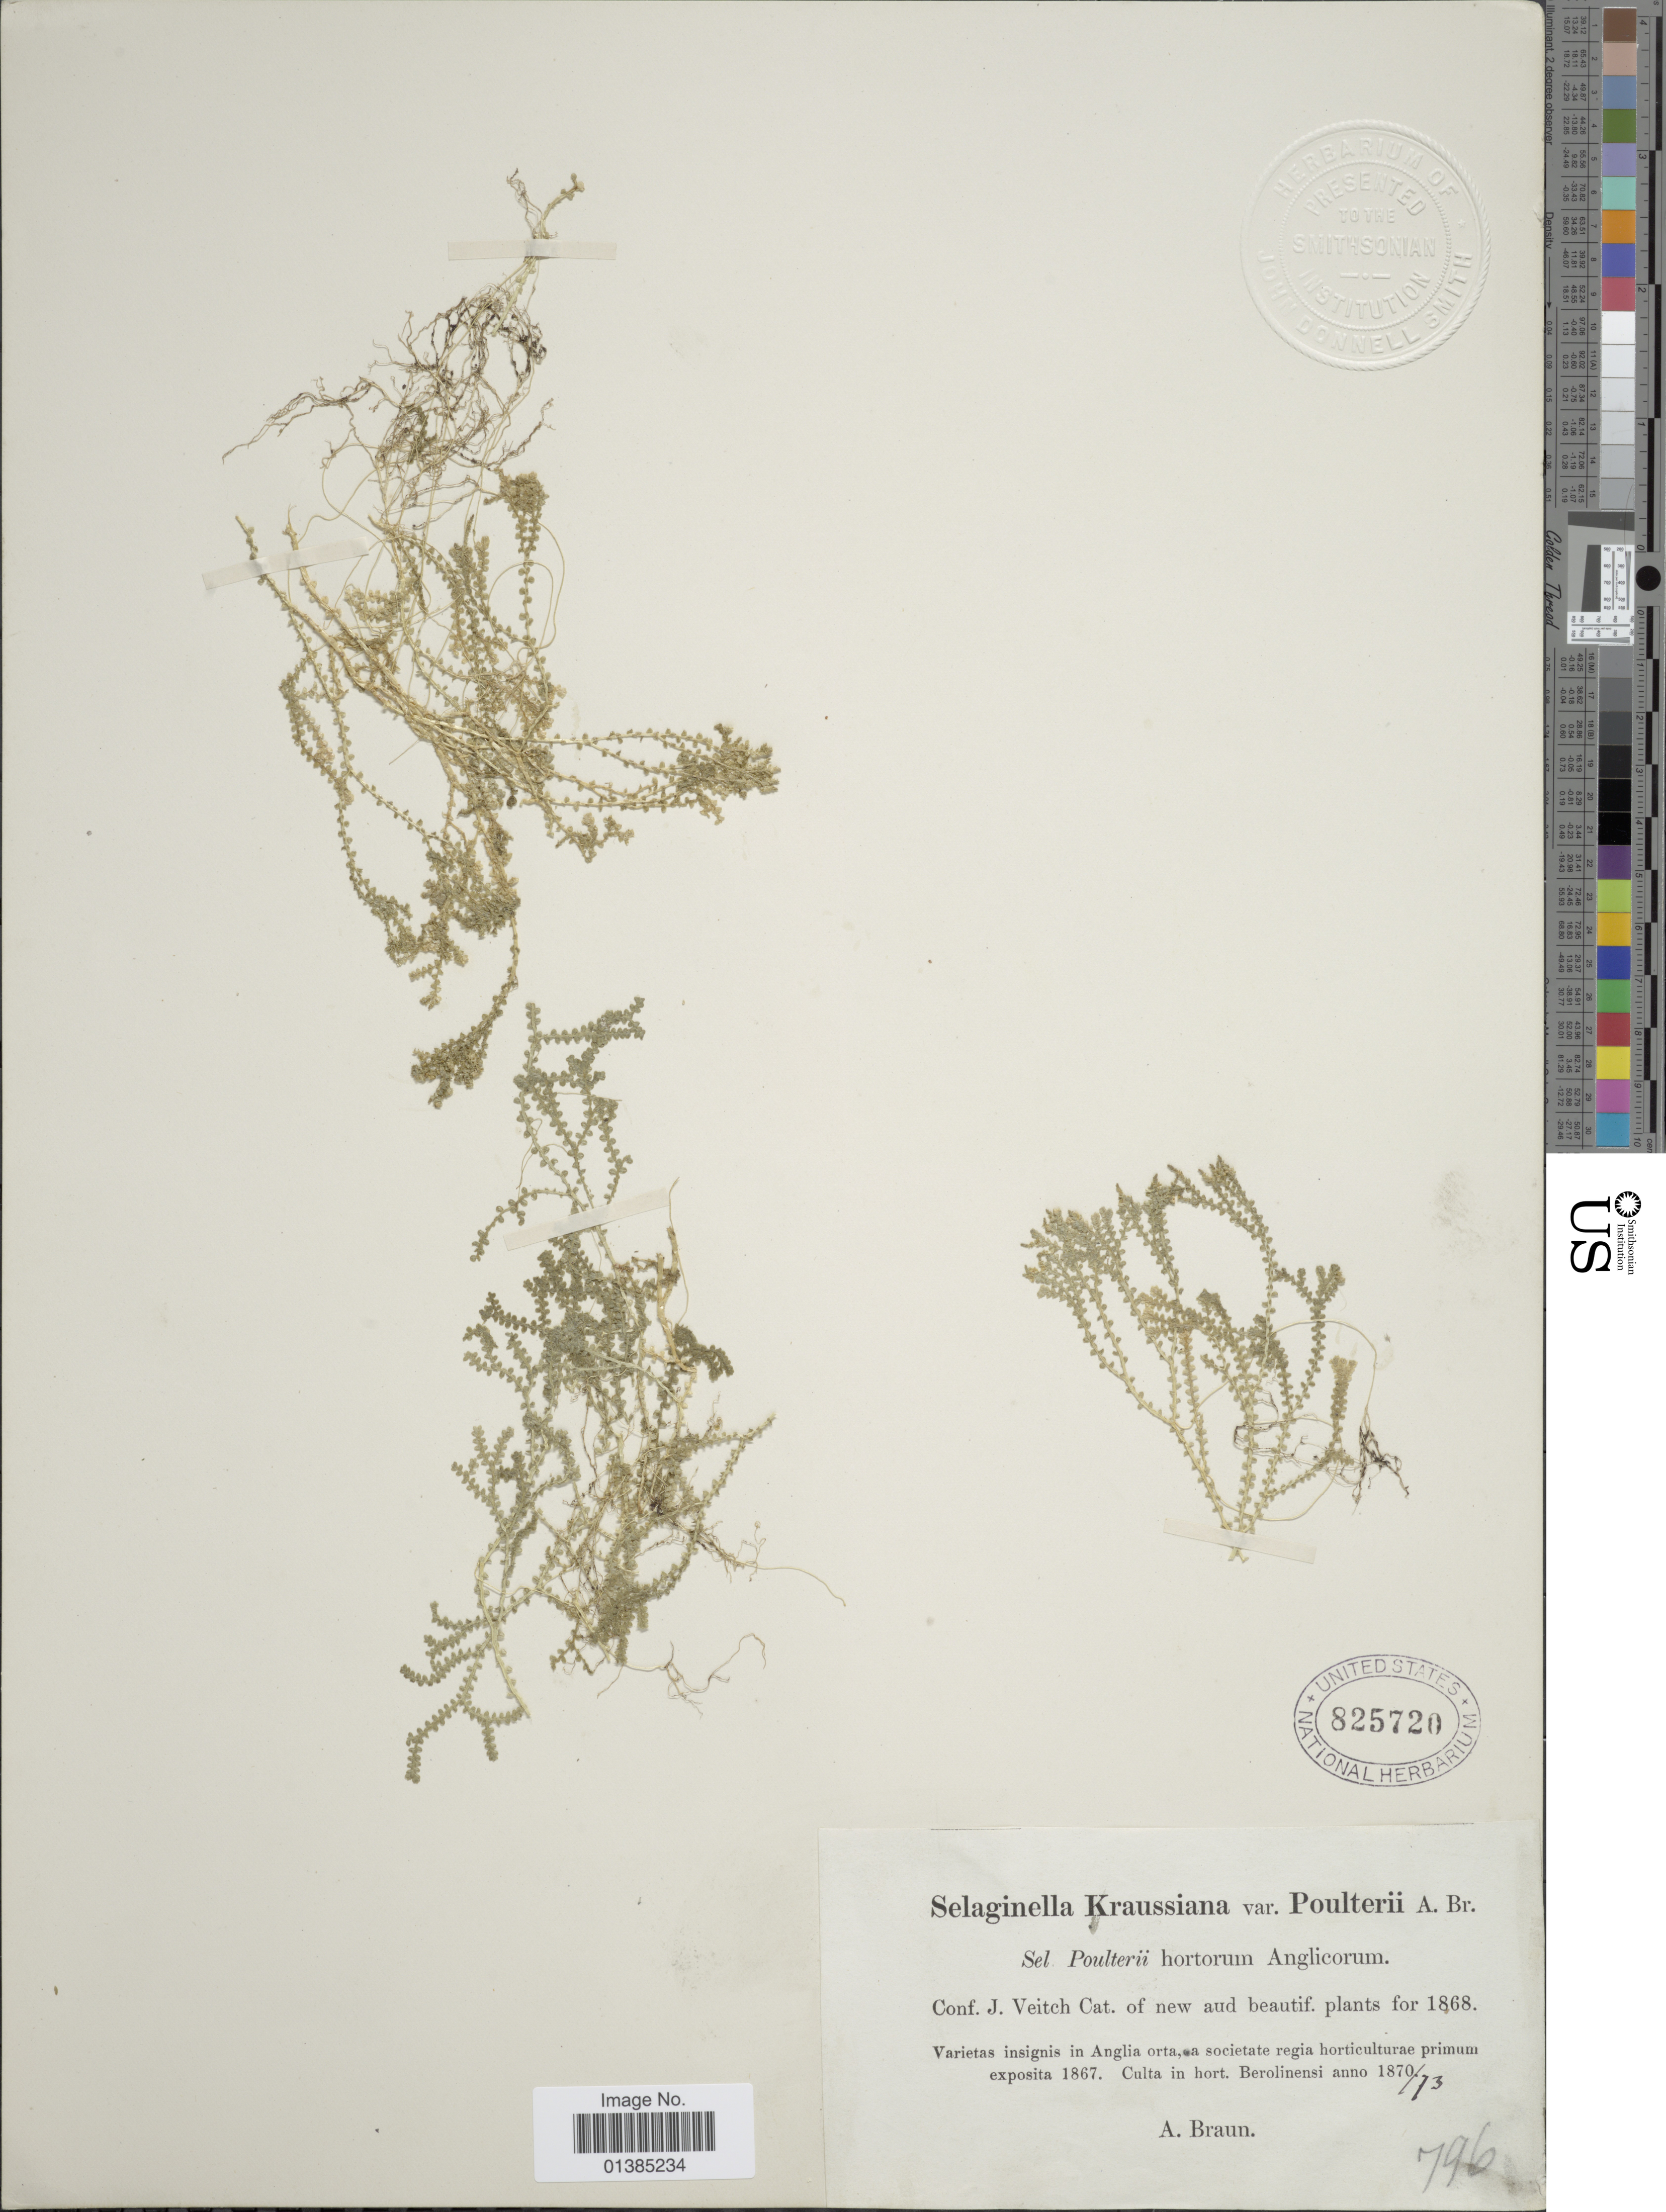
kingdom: Plantae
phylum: Tracheophyta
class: Lycopodiopsida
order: Selaginellales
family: Selaginellaceae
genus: Selaginella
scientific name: Selaginella kraussiana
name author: (Kunze) A. Braun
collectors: A. Braun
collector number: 796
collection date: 1870/1873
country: Germany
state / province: Berlin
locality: Culta in hort. Berolinensi.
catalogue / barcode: US 825720